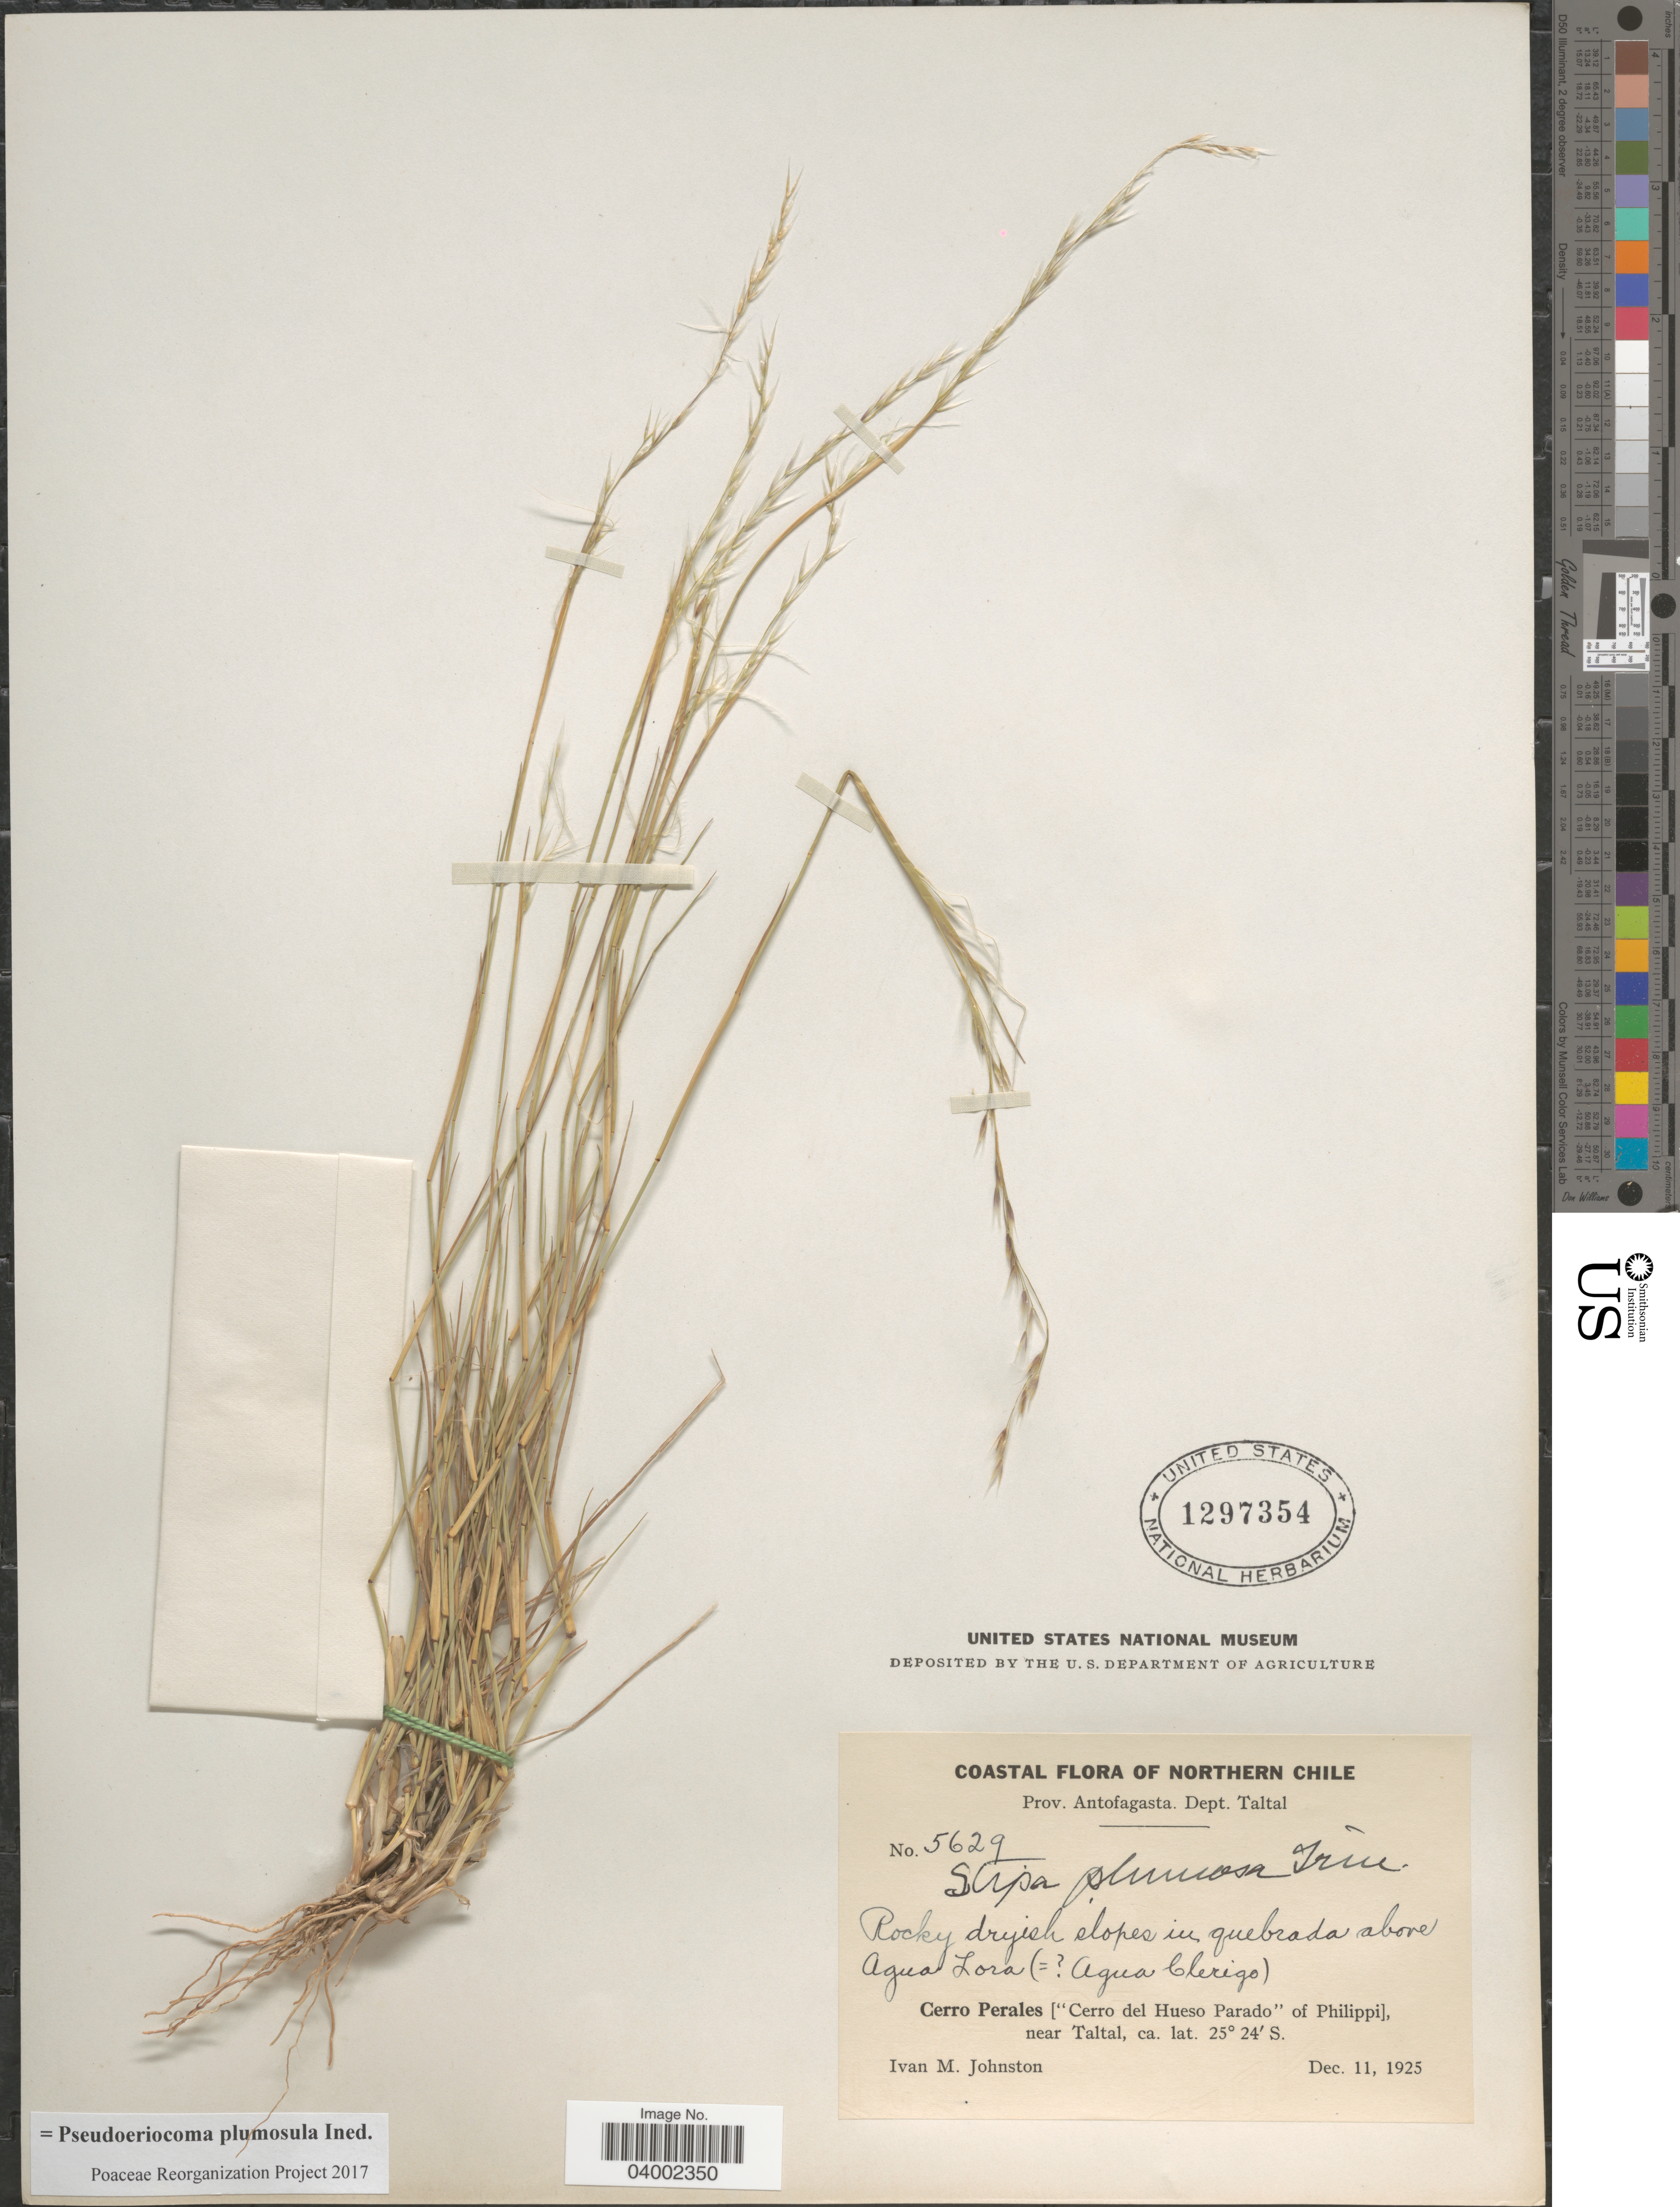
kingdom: Plantae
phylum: Tracheophyta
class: Liliopsida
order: Poales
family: Poaceae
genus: Pseudoeriocoma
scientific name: Pseudoeriocoma plumosula ined.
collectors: I.M. Johnston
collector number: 5629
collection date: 1925-12-11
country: Chile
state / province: Antofagasta (II)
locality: Northern Chile. Dept. Taltal. Rocky dryish slopes in quebrada above Agua Lora (=[unsure placement] Agua Clerigo). Cerro Perales ["Cerro del Hueso Parado" of Philippi], near Taltal.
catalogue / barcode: US 1297354